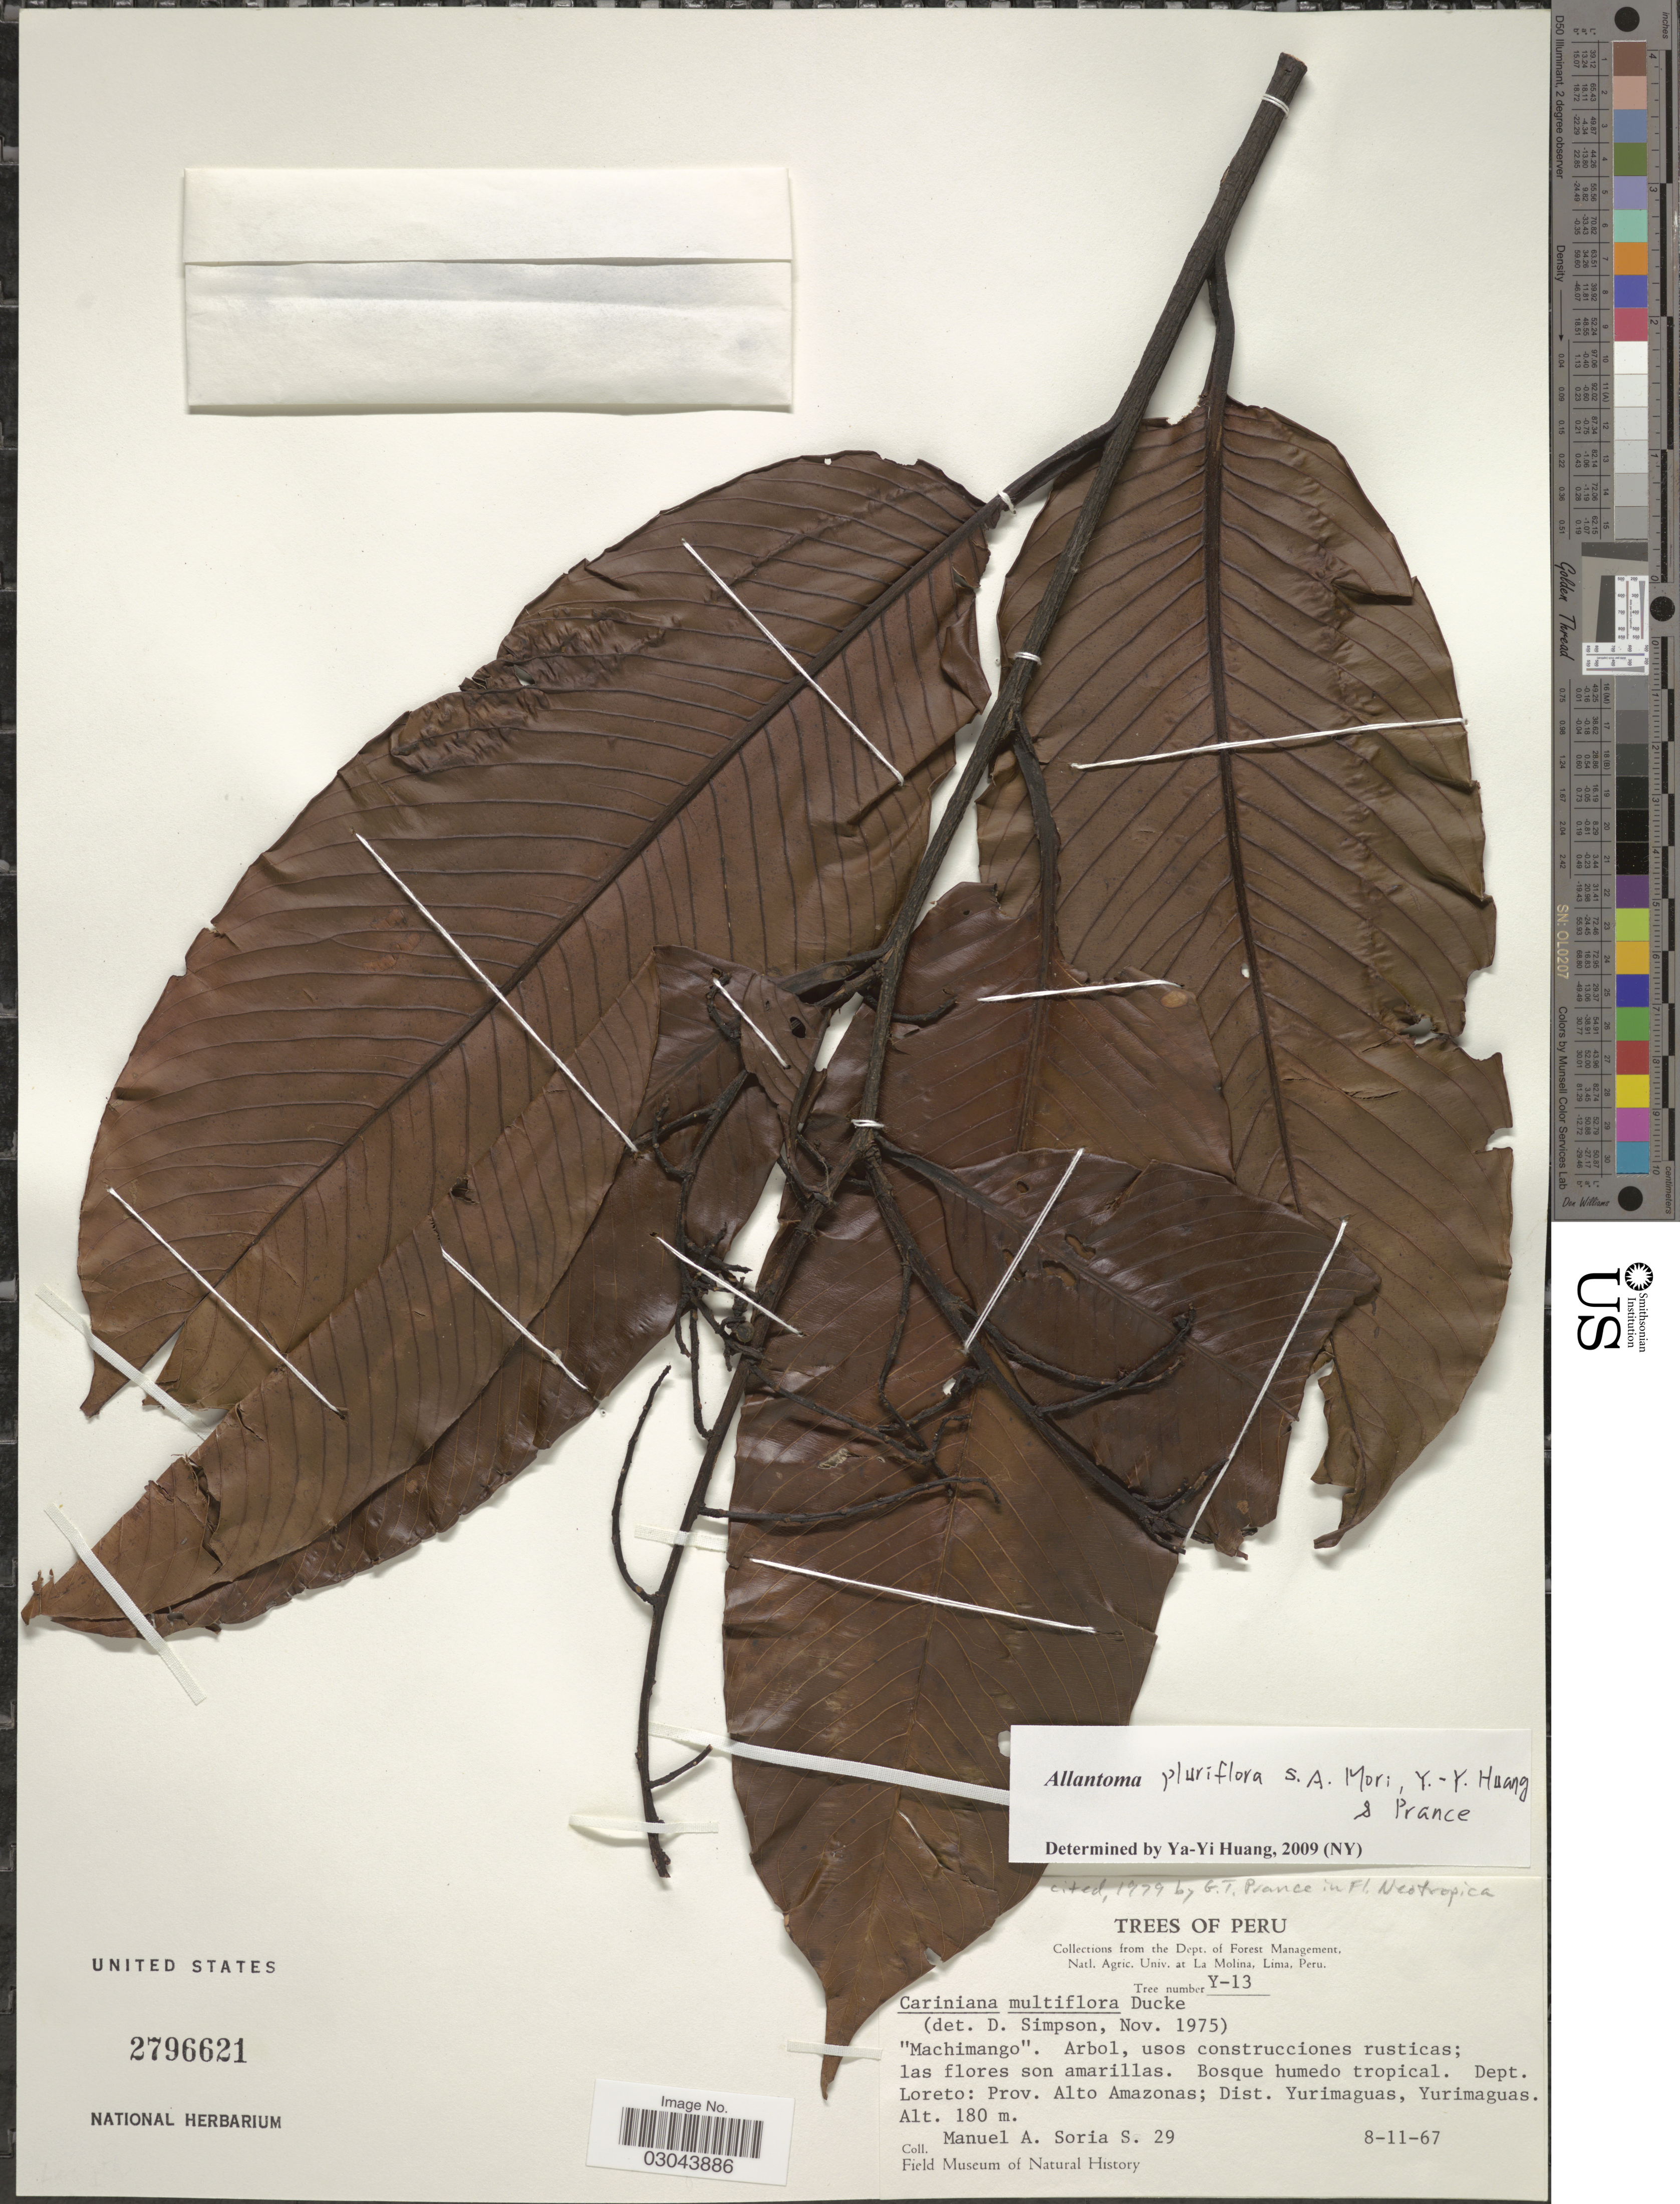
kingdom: Plantae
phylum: Tracheophyta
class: Magnoliopsida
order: Ericales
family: Lecythidaceae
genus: Allantoma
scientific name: Allantoma pluriflora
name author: S.A. Mori et al.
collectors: M. Soria S.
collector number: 29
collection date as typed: Transcribed d/m/y: 8/11/67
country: Peru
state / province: Loreto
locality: Dept. Loreto: Prov. Alto Amazonas; Dist. Yurimaguas, Yurimaguas.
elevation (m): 180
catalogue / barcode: US 2796621